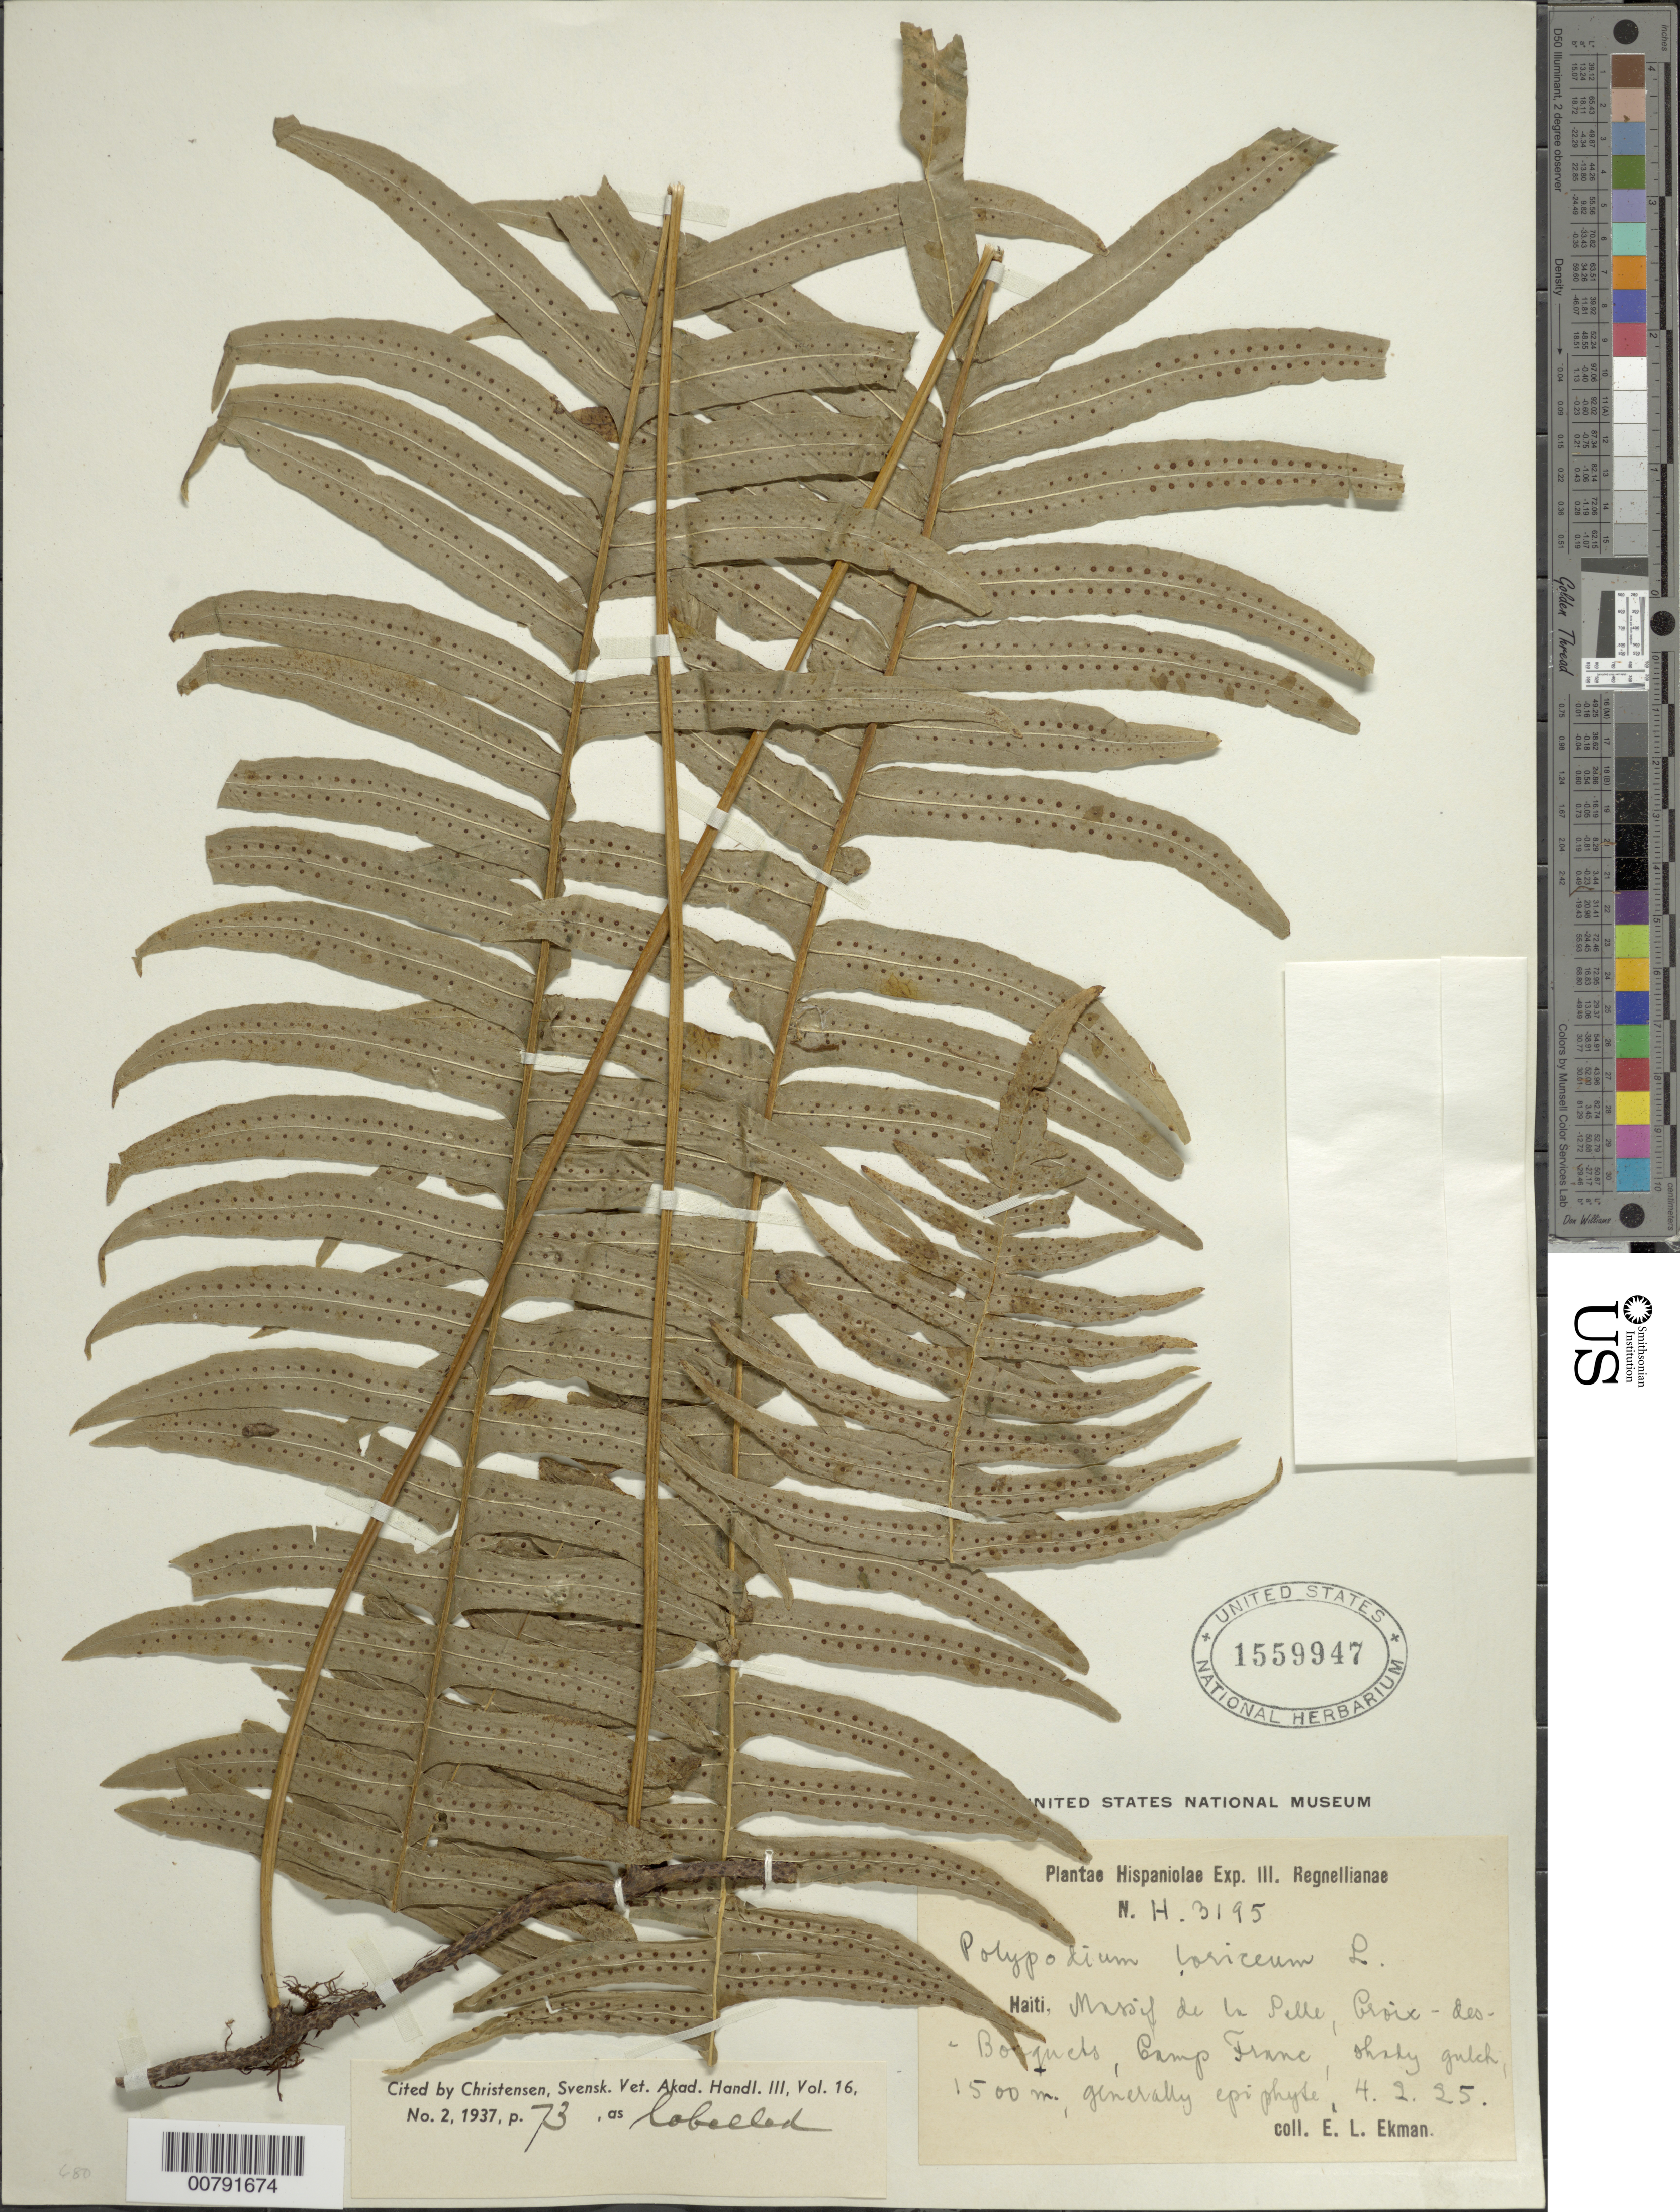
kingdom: Plantae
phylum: Tracheophyta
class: Polypodiopsida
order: Polypodiales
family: Polypodiaceae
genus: Serpocaulon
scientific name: Serpocaulon loriceum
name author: (L.) A.R. Sm.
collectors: E. L. Ekman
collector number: H 3195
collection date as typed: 04 Feb 1925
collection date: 1925-02-04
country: Haiti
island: Hispaniola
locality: Massif de la Selle, Croix-des-Bouquets, Camp Franc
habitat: Shacy gulch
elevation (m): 1500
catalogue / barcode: US 1559947